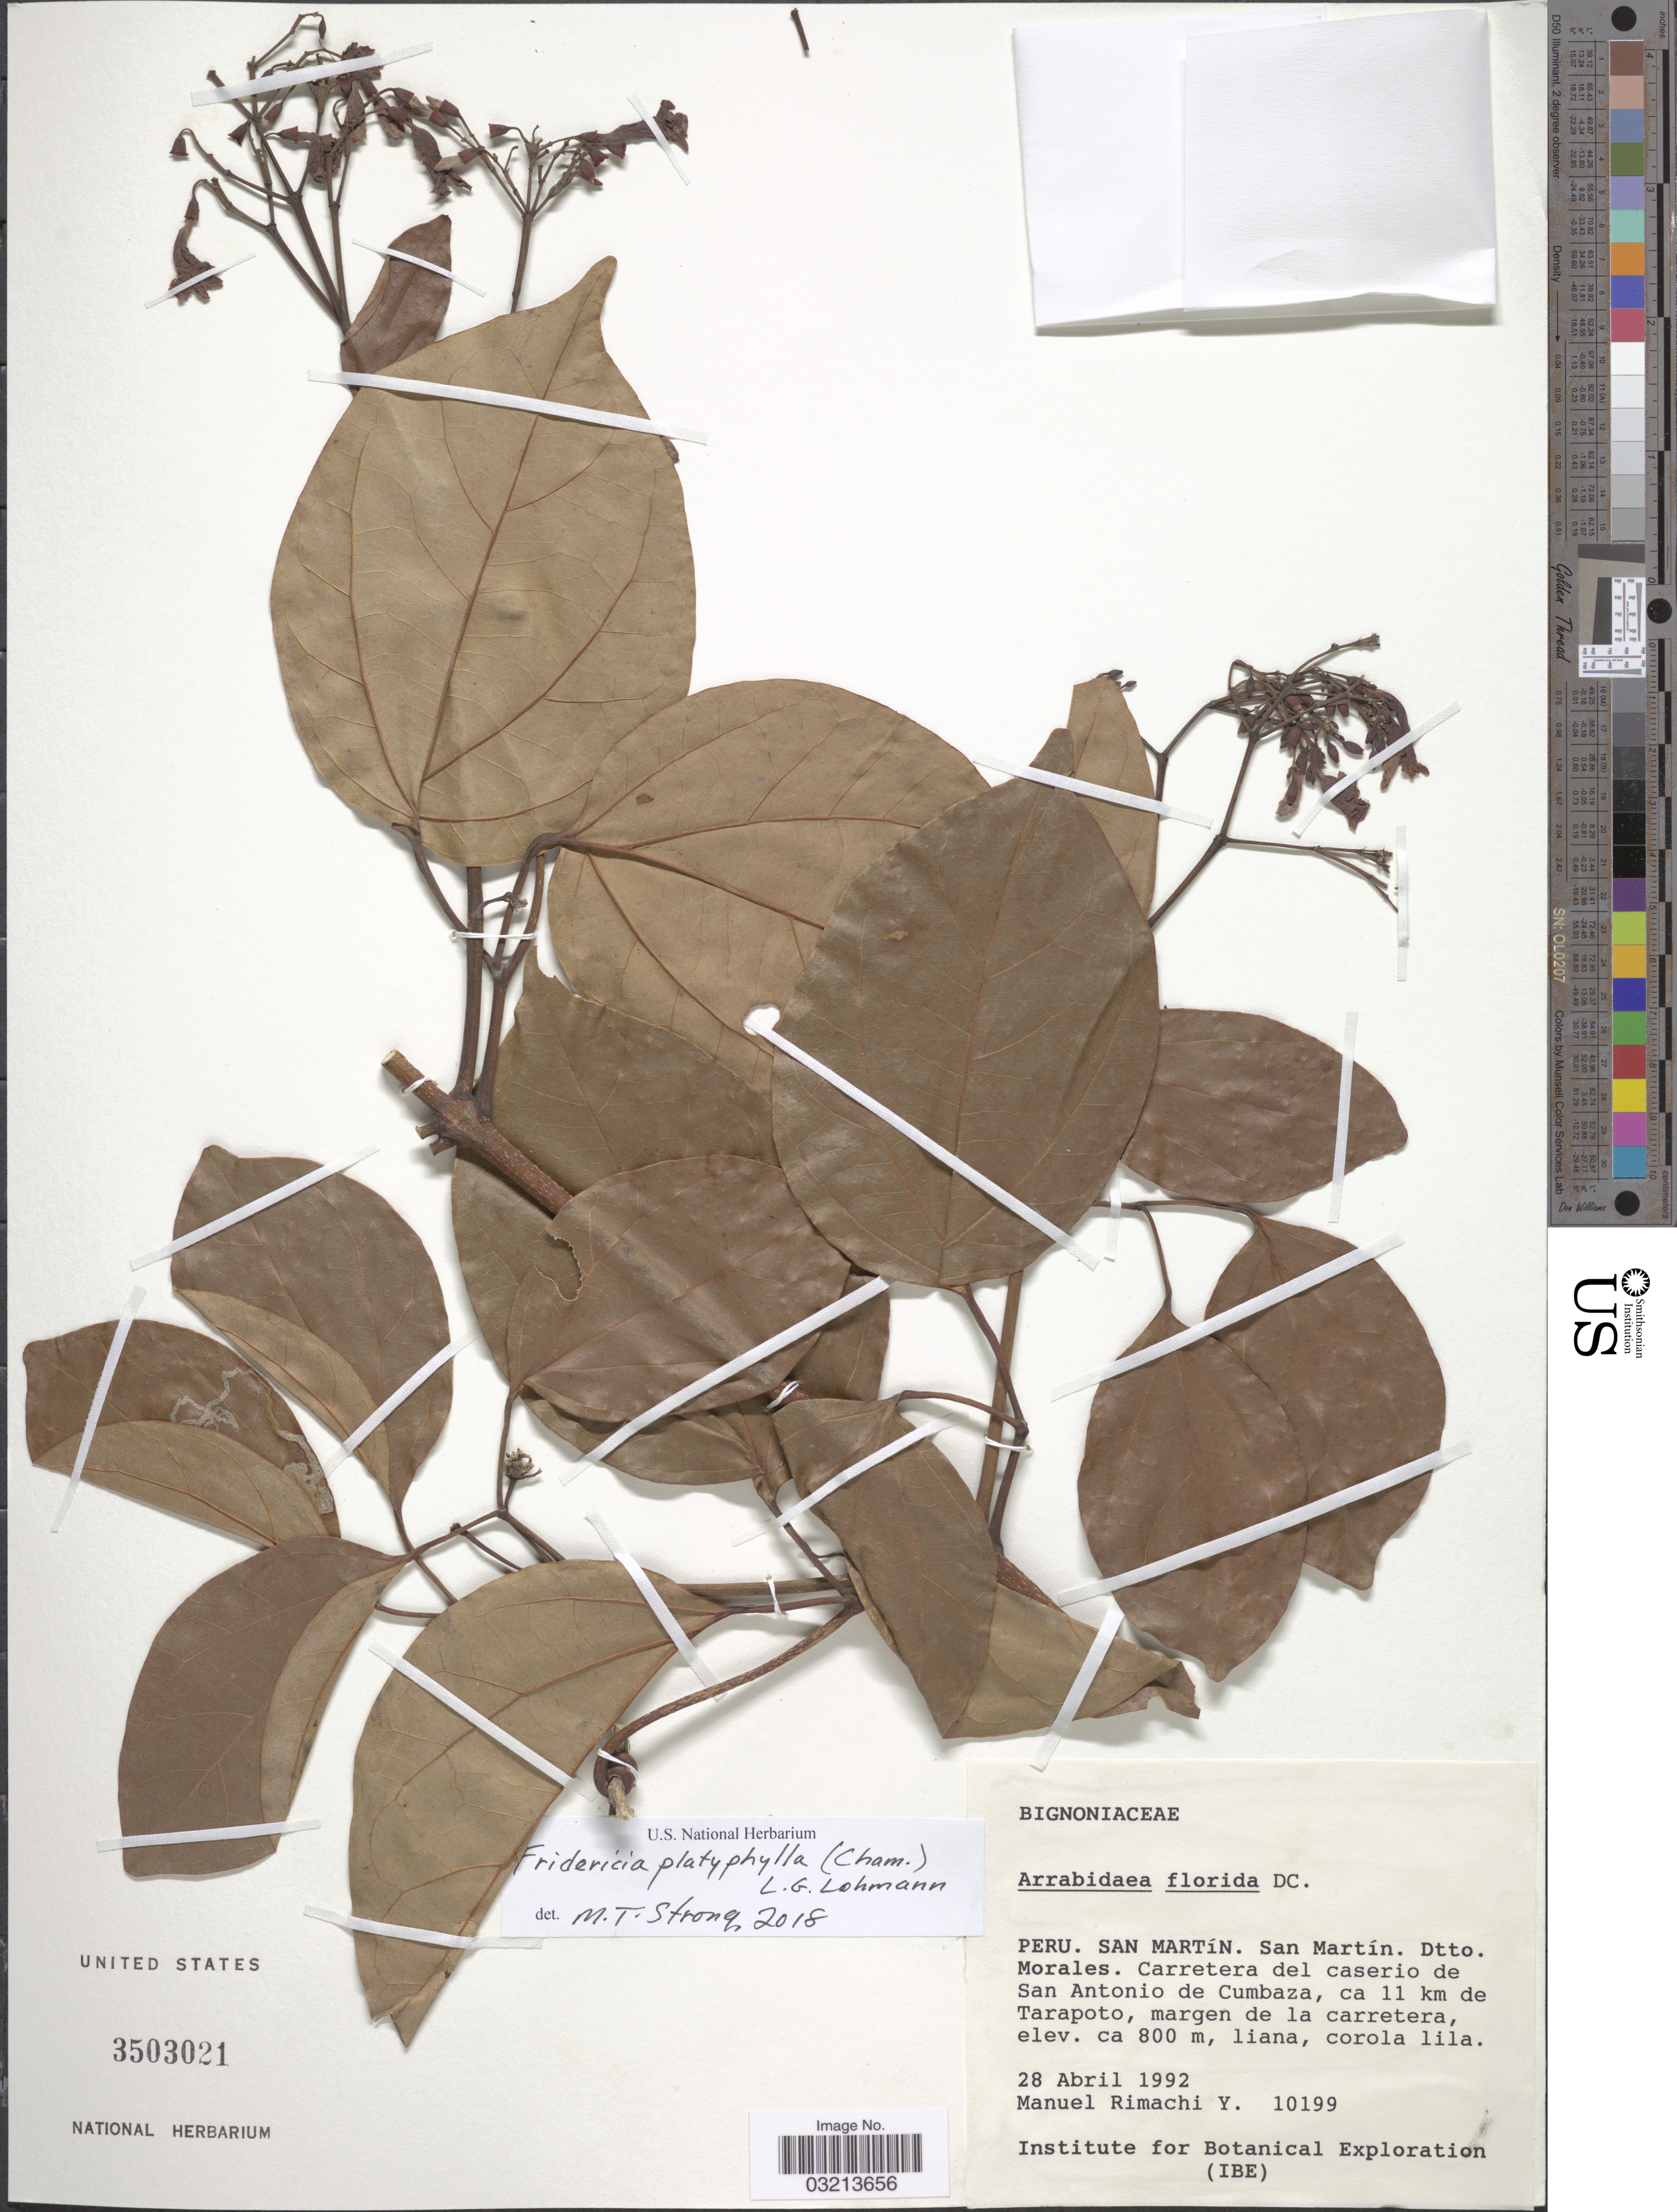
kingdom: Plantae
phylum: Tracheophyta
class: Magnoliopsida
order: Lamiales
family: Bignoniaceae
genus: Fridericia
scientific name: Fridericia platyphylla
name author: (Cham.) L.G. Lohmann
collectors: M. Rimachi Y.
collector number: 10199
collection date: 1992-04-28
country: Peru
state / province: San Martín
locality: San Martín. Dtto. Morales. Carretera del caserio de San Antonio de Cumbaza, ca 11 km de Tarapoto, margen de la carretera.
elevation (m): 800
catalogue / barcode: US 3503021